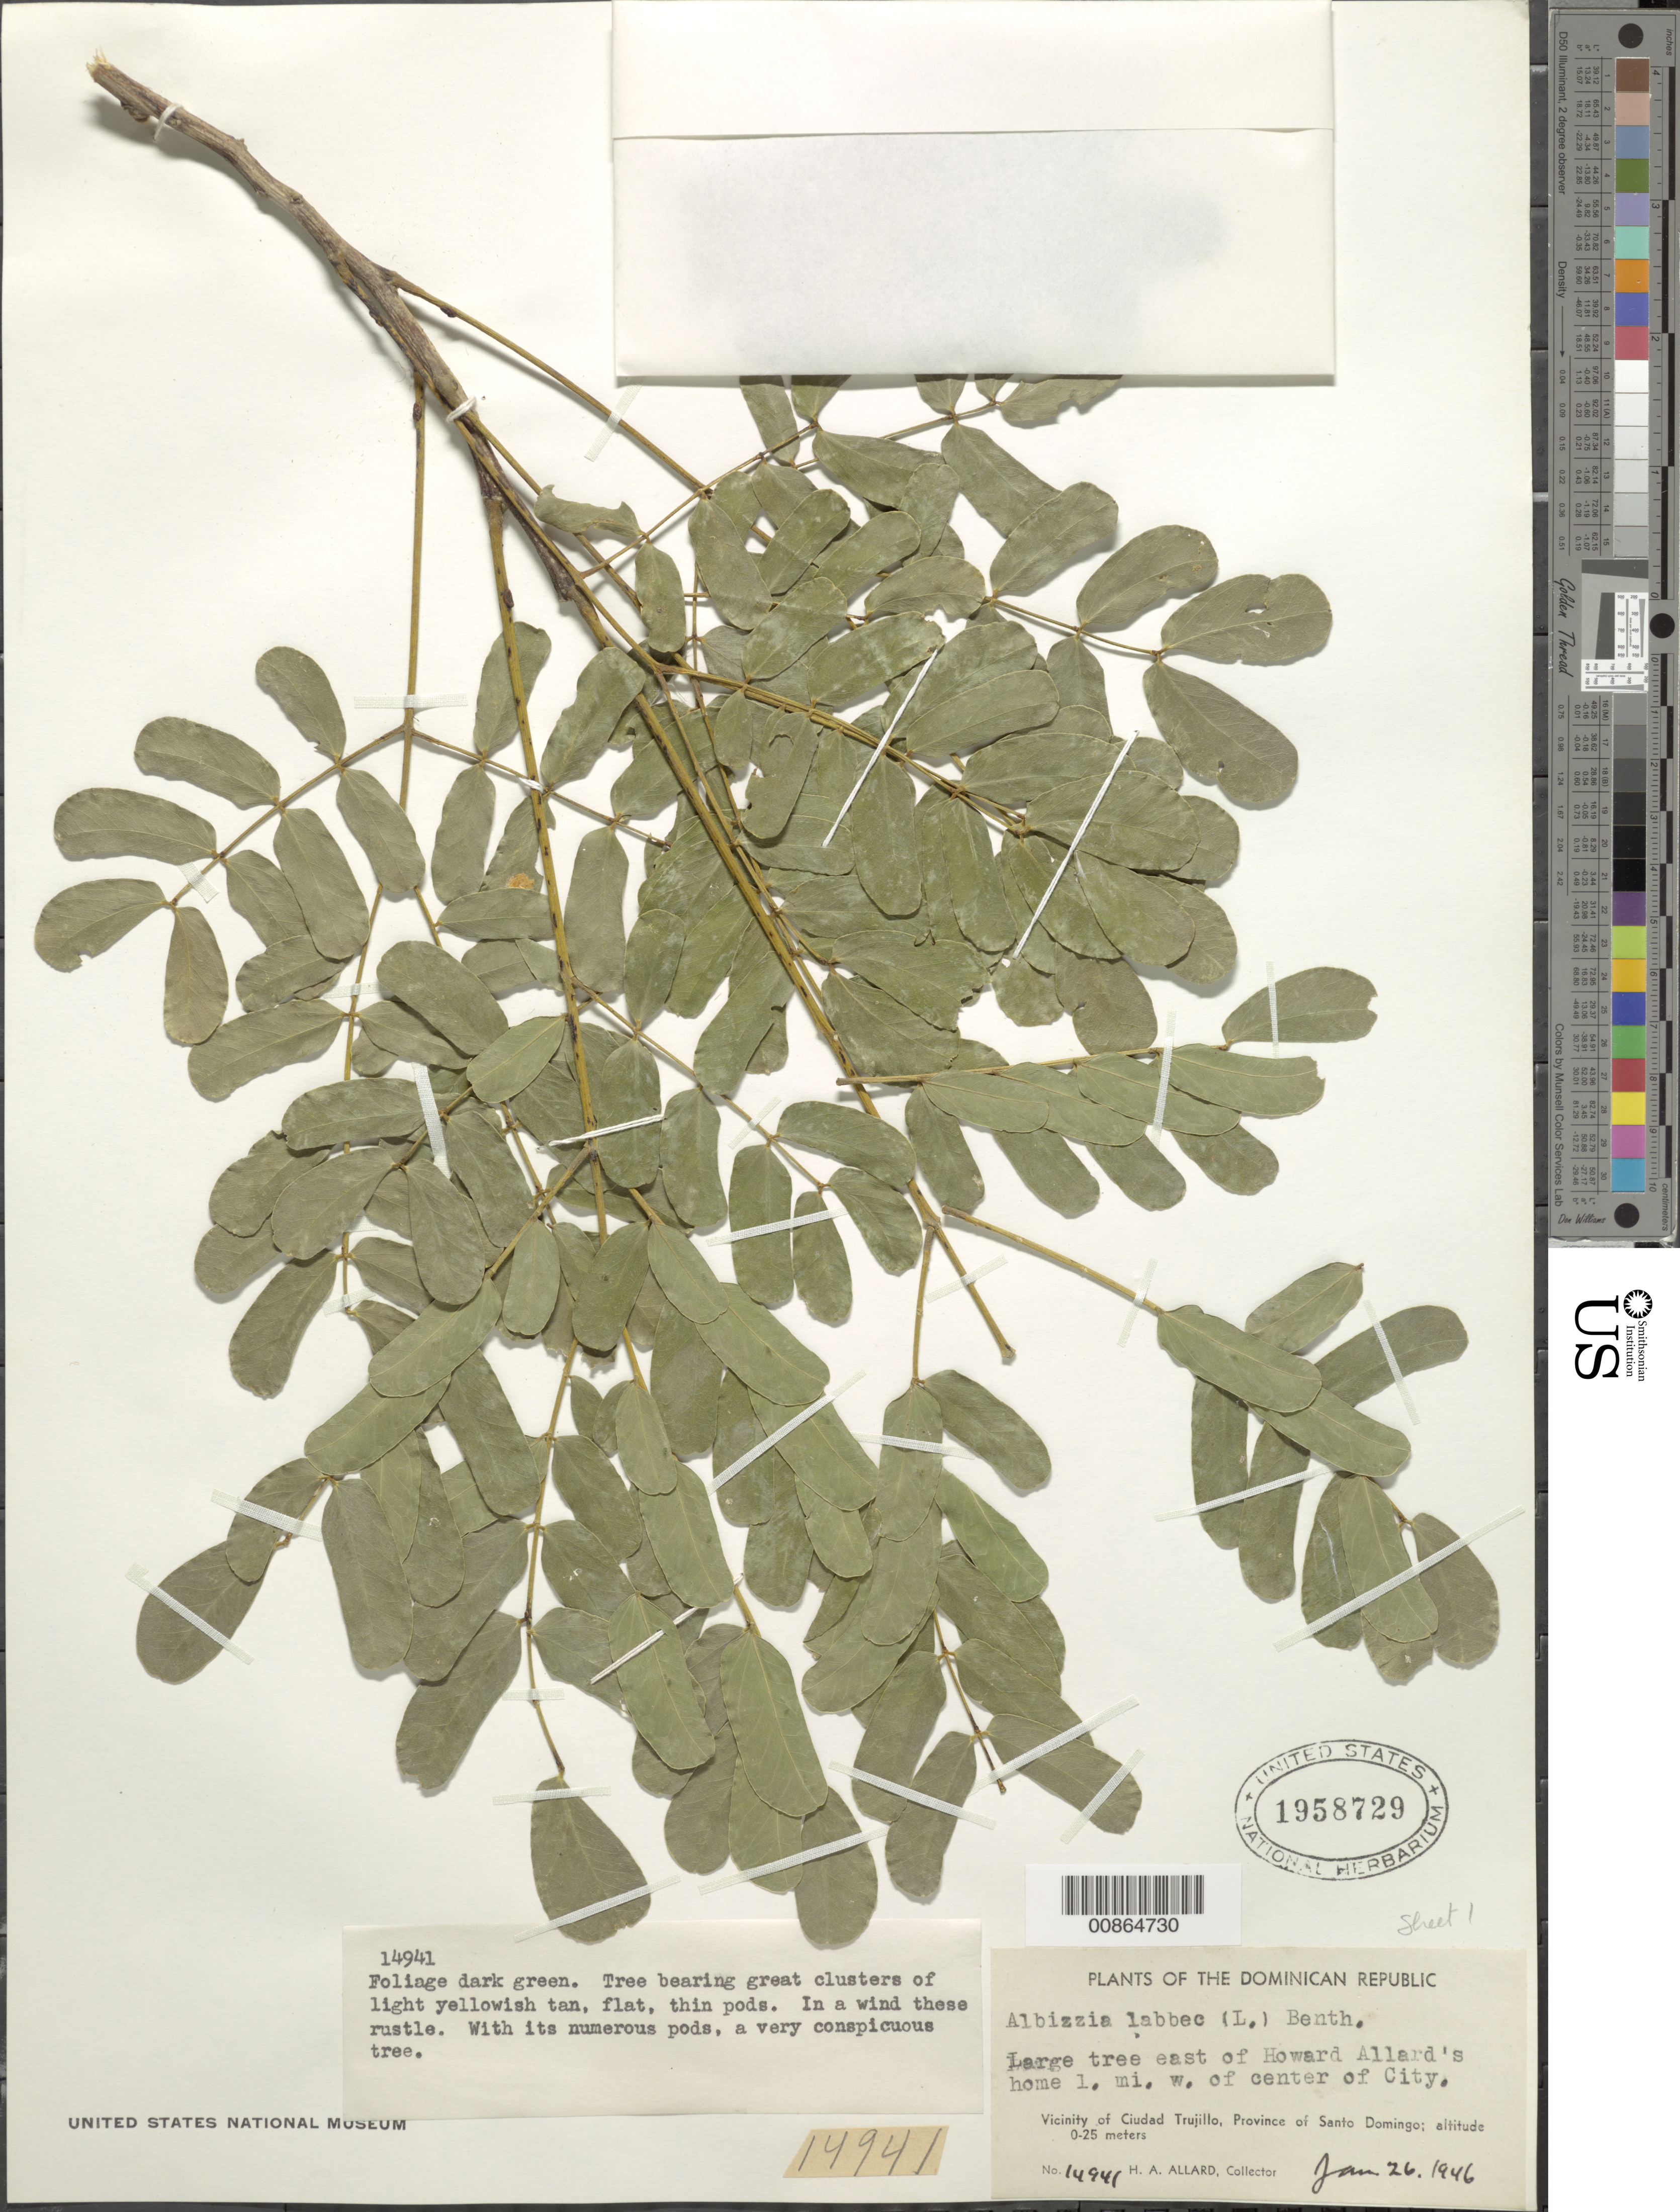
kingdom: Plantae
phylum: Tracheophyta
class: Magnoliopsida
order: Fabales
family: Fabaceae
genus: Albizia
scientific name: Albizia lebbeck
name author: (L.) Benth.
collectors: H. A. Allard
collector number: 14941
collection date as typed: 26 Jan 1946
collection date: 1946-01-26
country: Dominican Republic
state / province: Distrito Nacional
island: Hispaniola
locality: Vicinity of Ciudad Trujillo, Province of Santo Domingo (obsolete). East of Howard Allard's home, 1 mi. W of center of city.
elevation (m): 0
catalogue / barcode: US 1958729